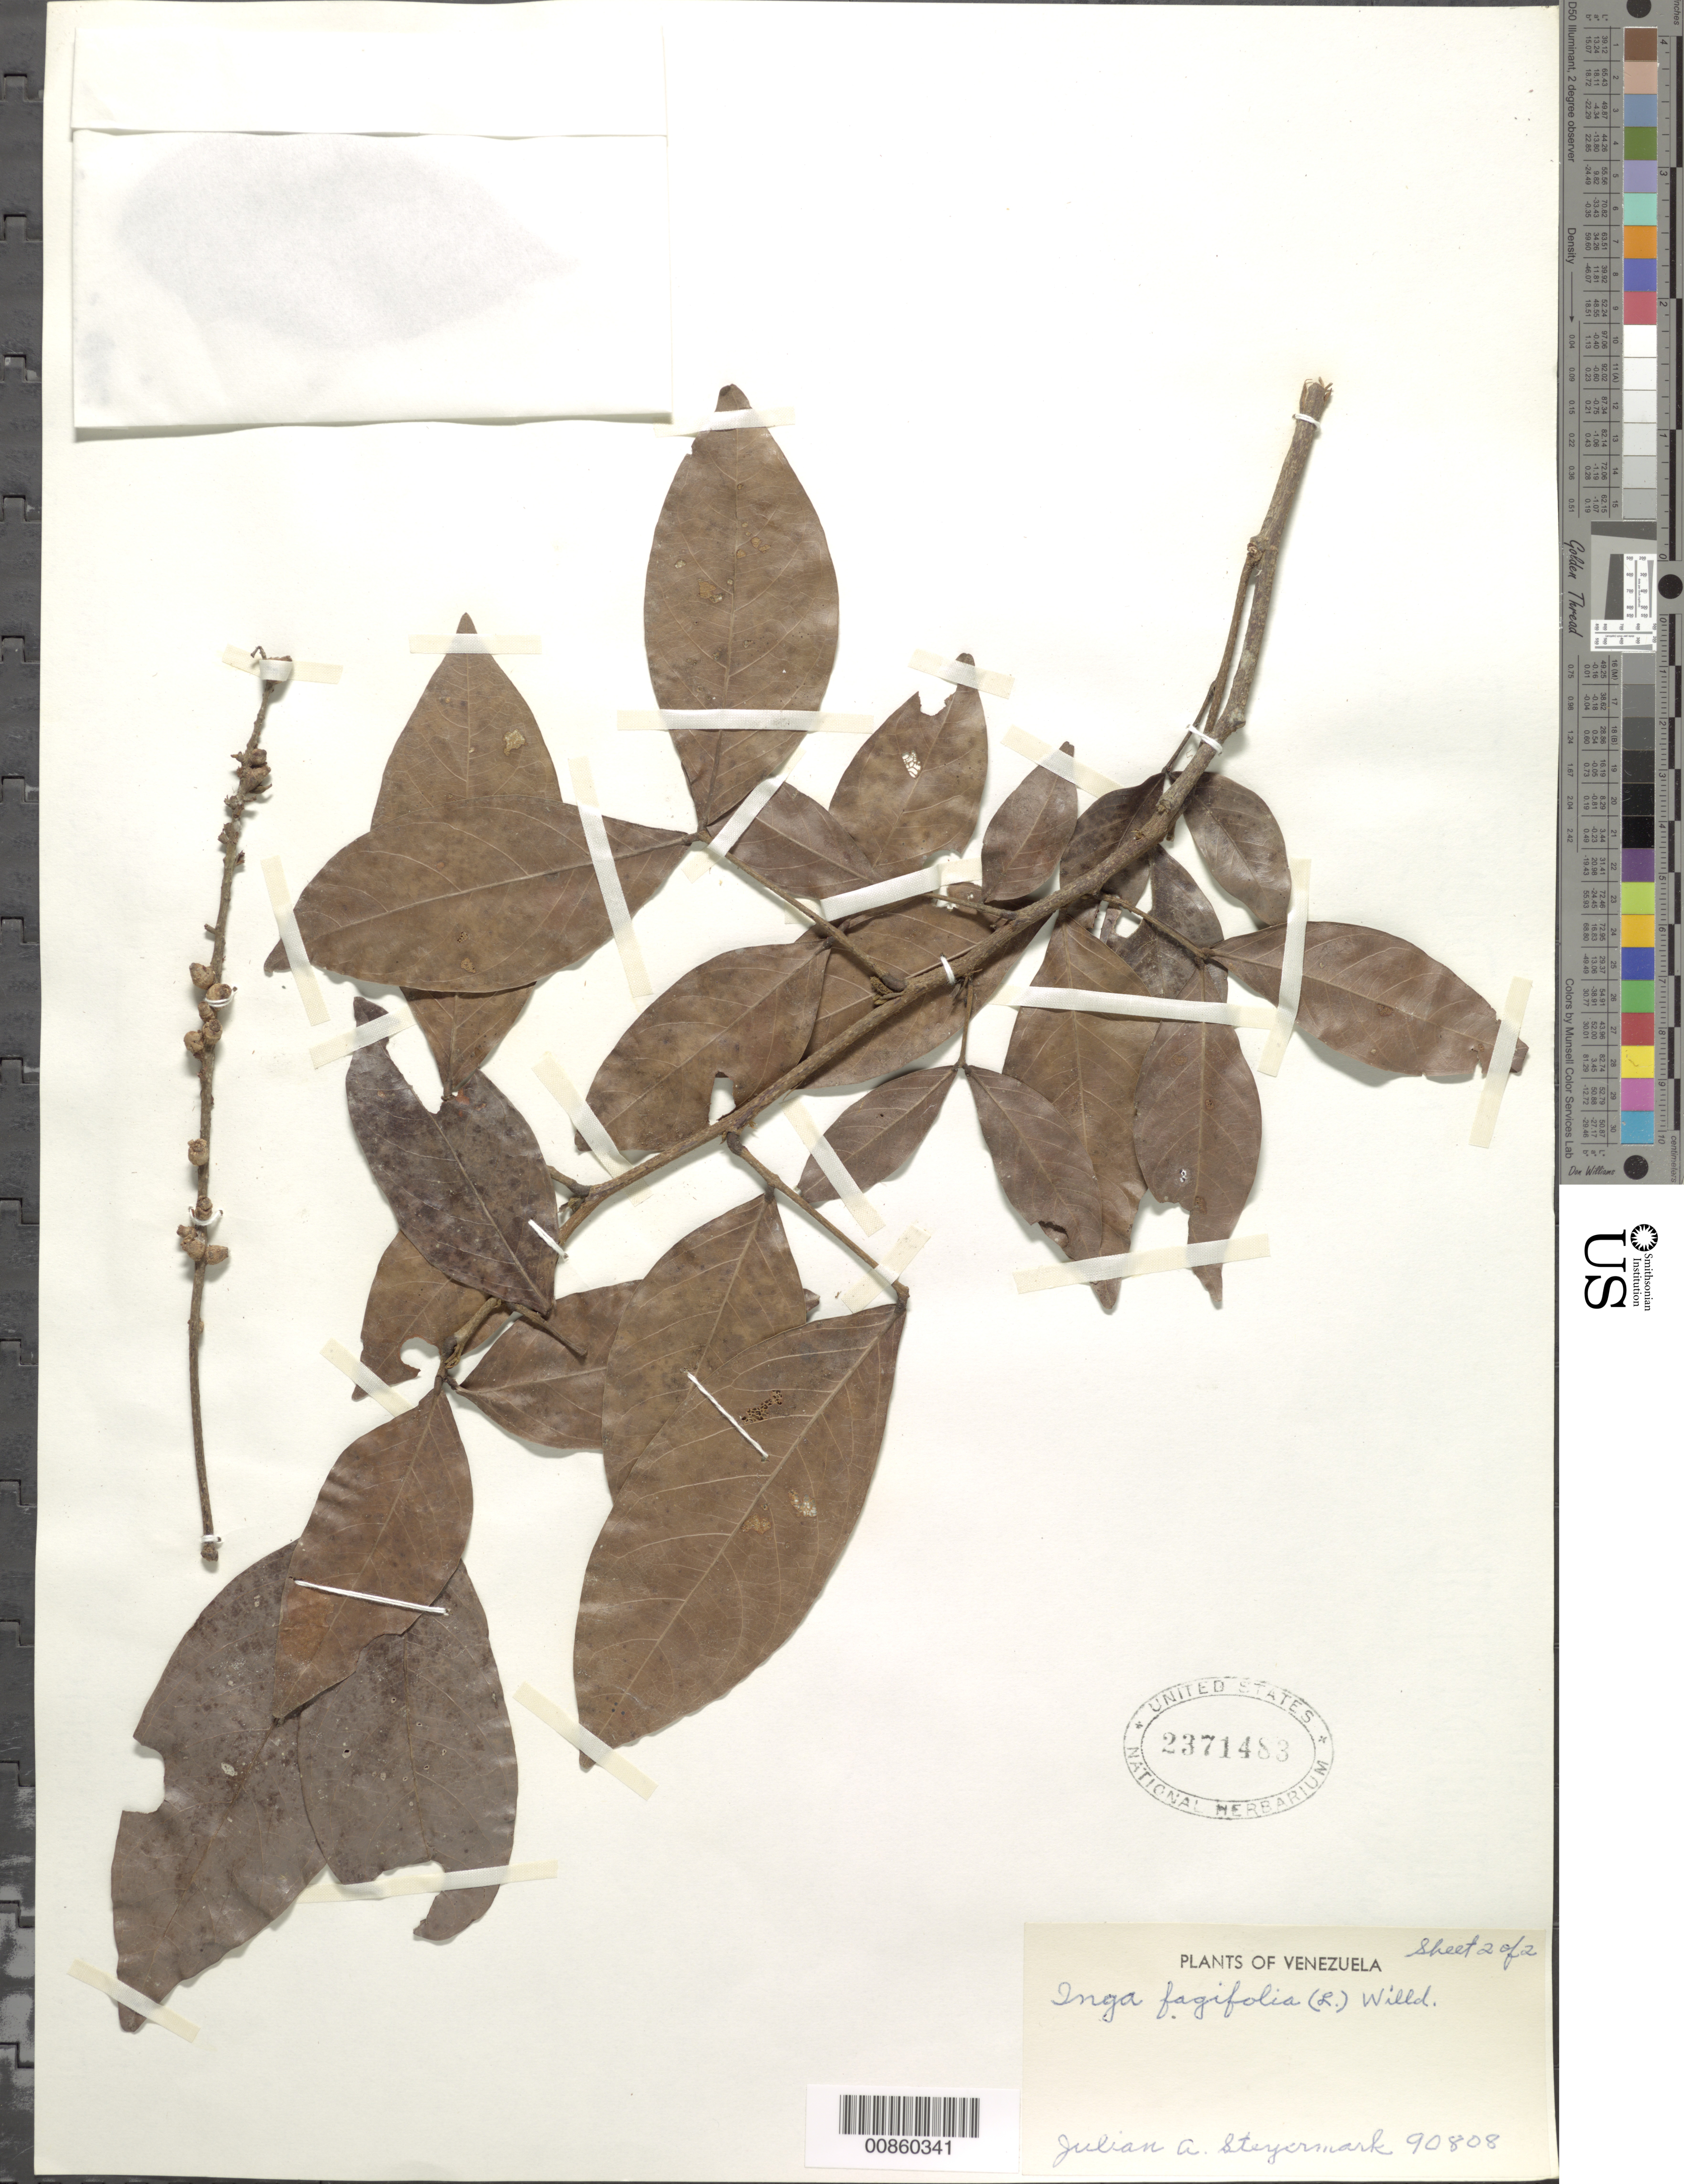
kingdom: Plantae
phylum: Tracheophyta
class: Magnoliopsida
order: Fabales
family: Fabaceae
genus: Inga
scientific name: Inga laurina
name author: (Sw.) Willd.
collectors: J. Steyermark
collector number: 90808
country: Venezuela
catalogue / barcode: US 2371483